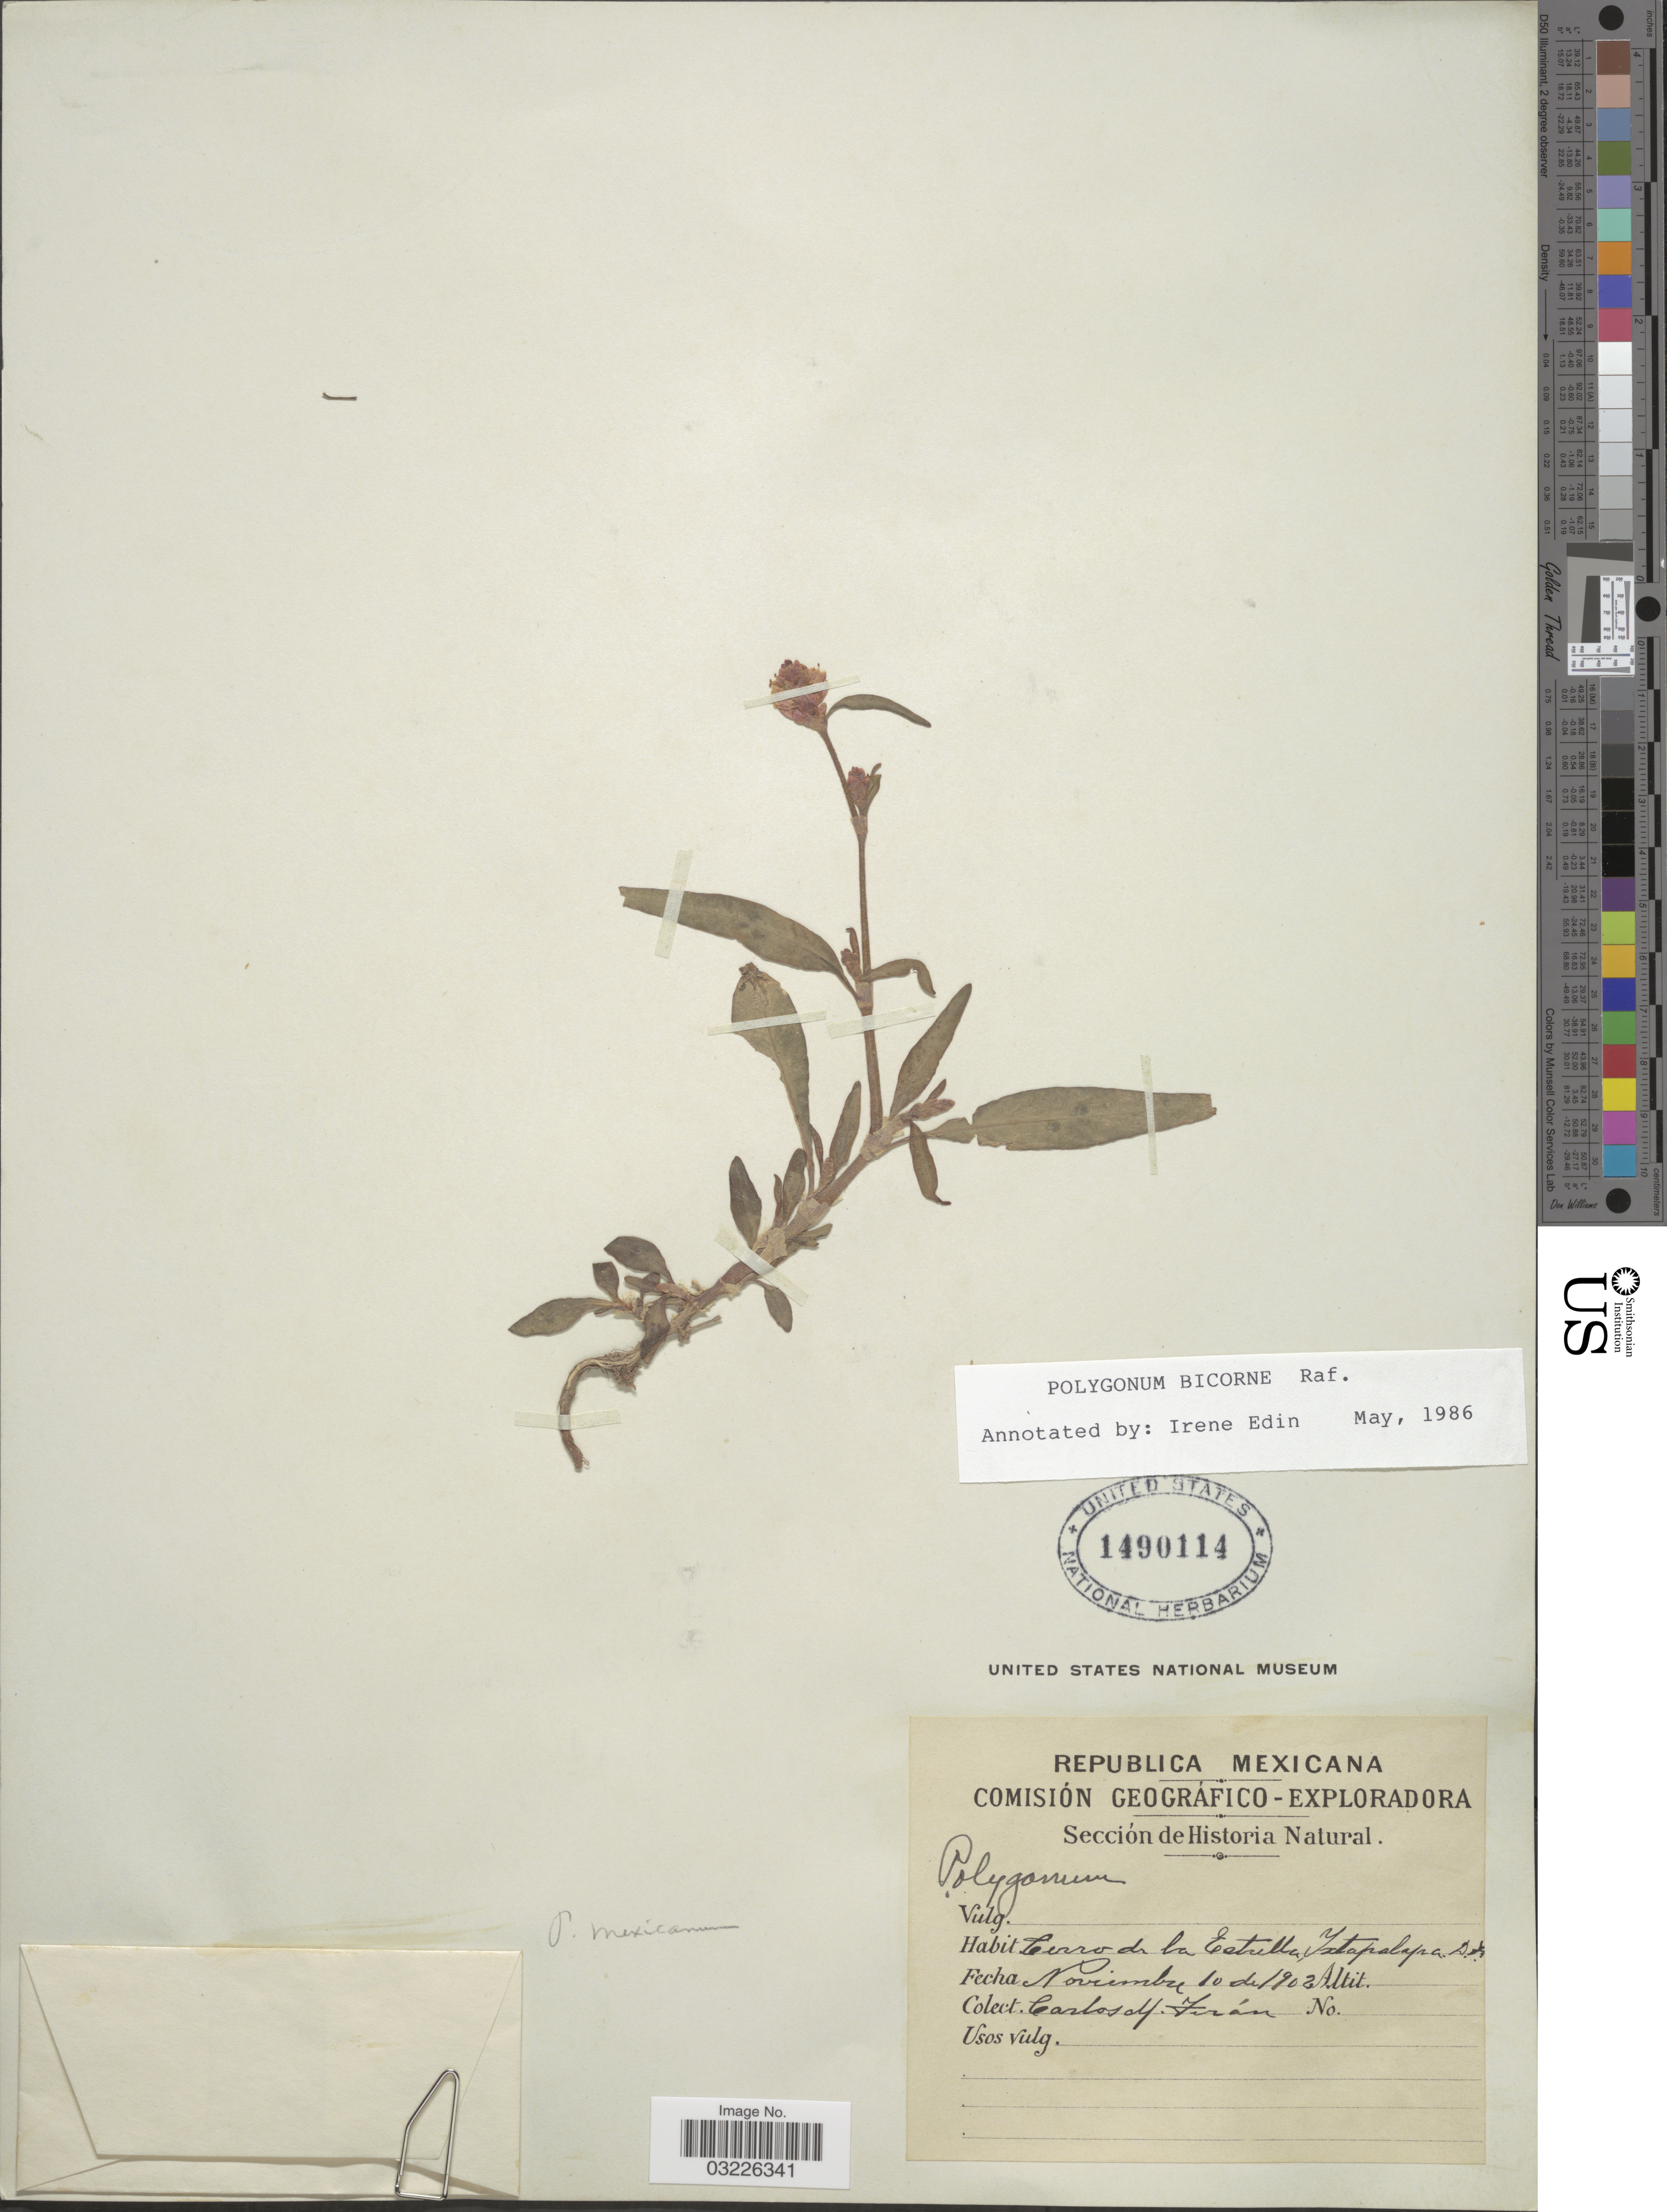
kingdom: Plantae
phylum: Tracheophyta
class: Magnoliopsida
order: Caryophyllales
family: Polygonaceae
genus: Polygonum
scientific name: Polygonum bicorne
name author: Raf.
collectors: C. Terán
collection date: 1902-11-10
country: Mexico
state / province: Distrito Federal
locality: Cerco de la Estrella Ixtapalapa.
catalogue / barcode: US 1490114